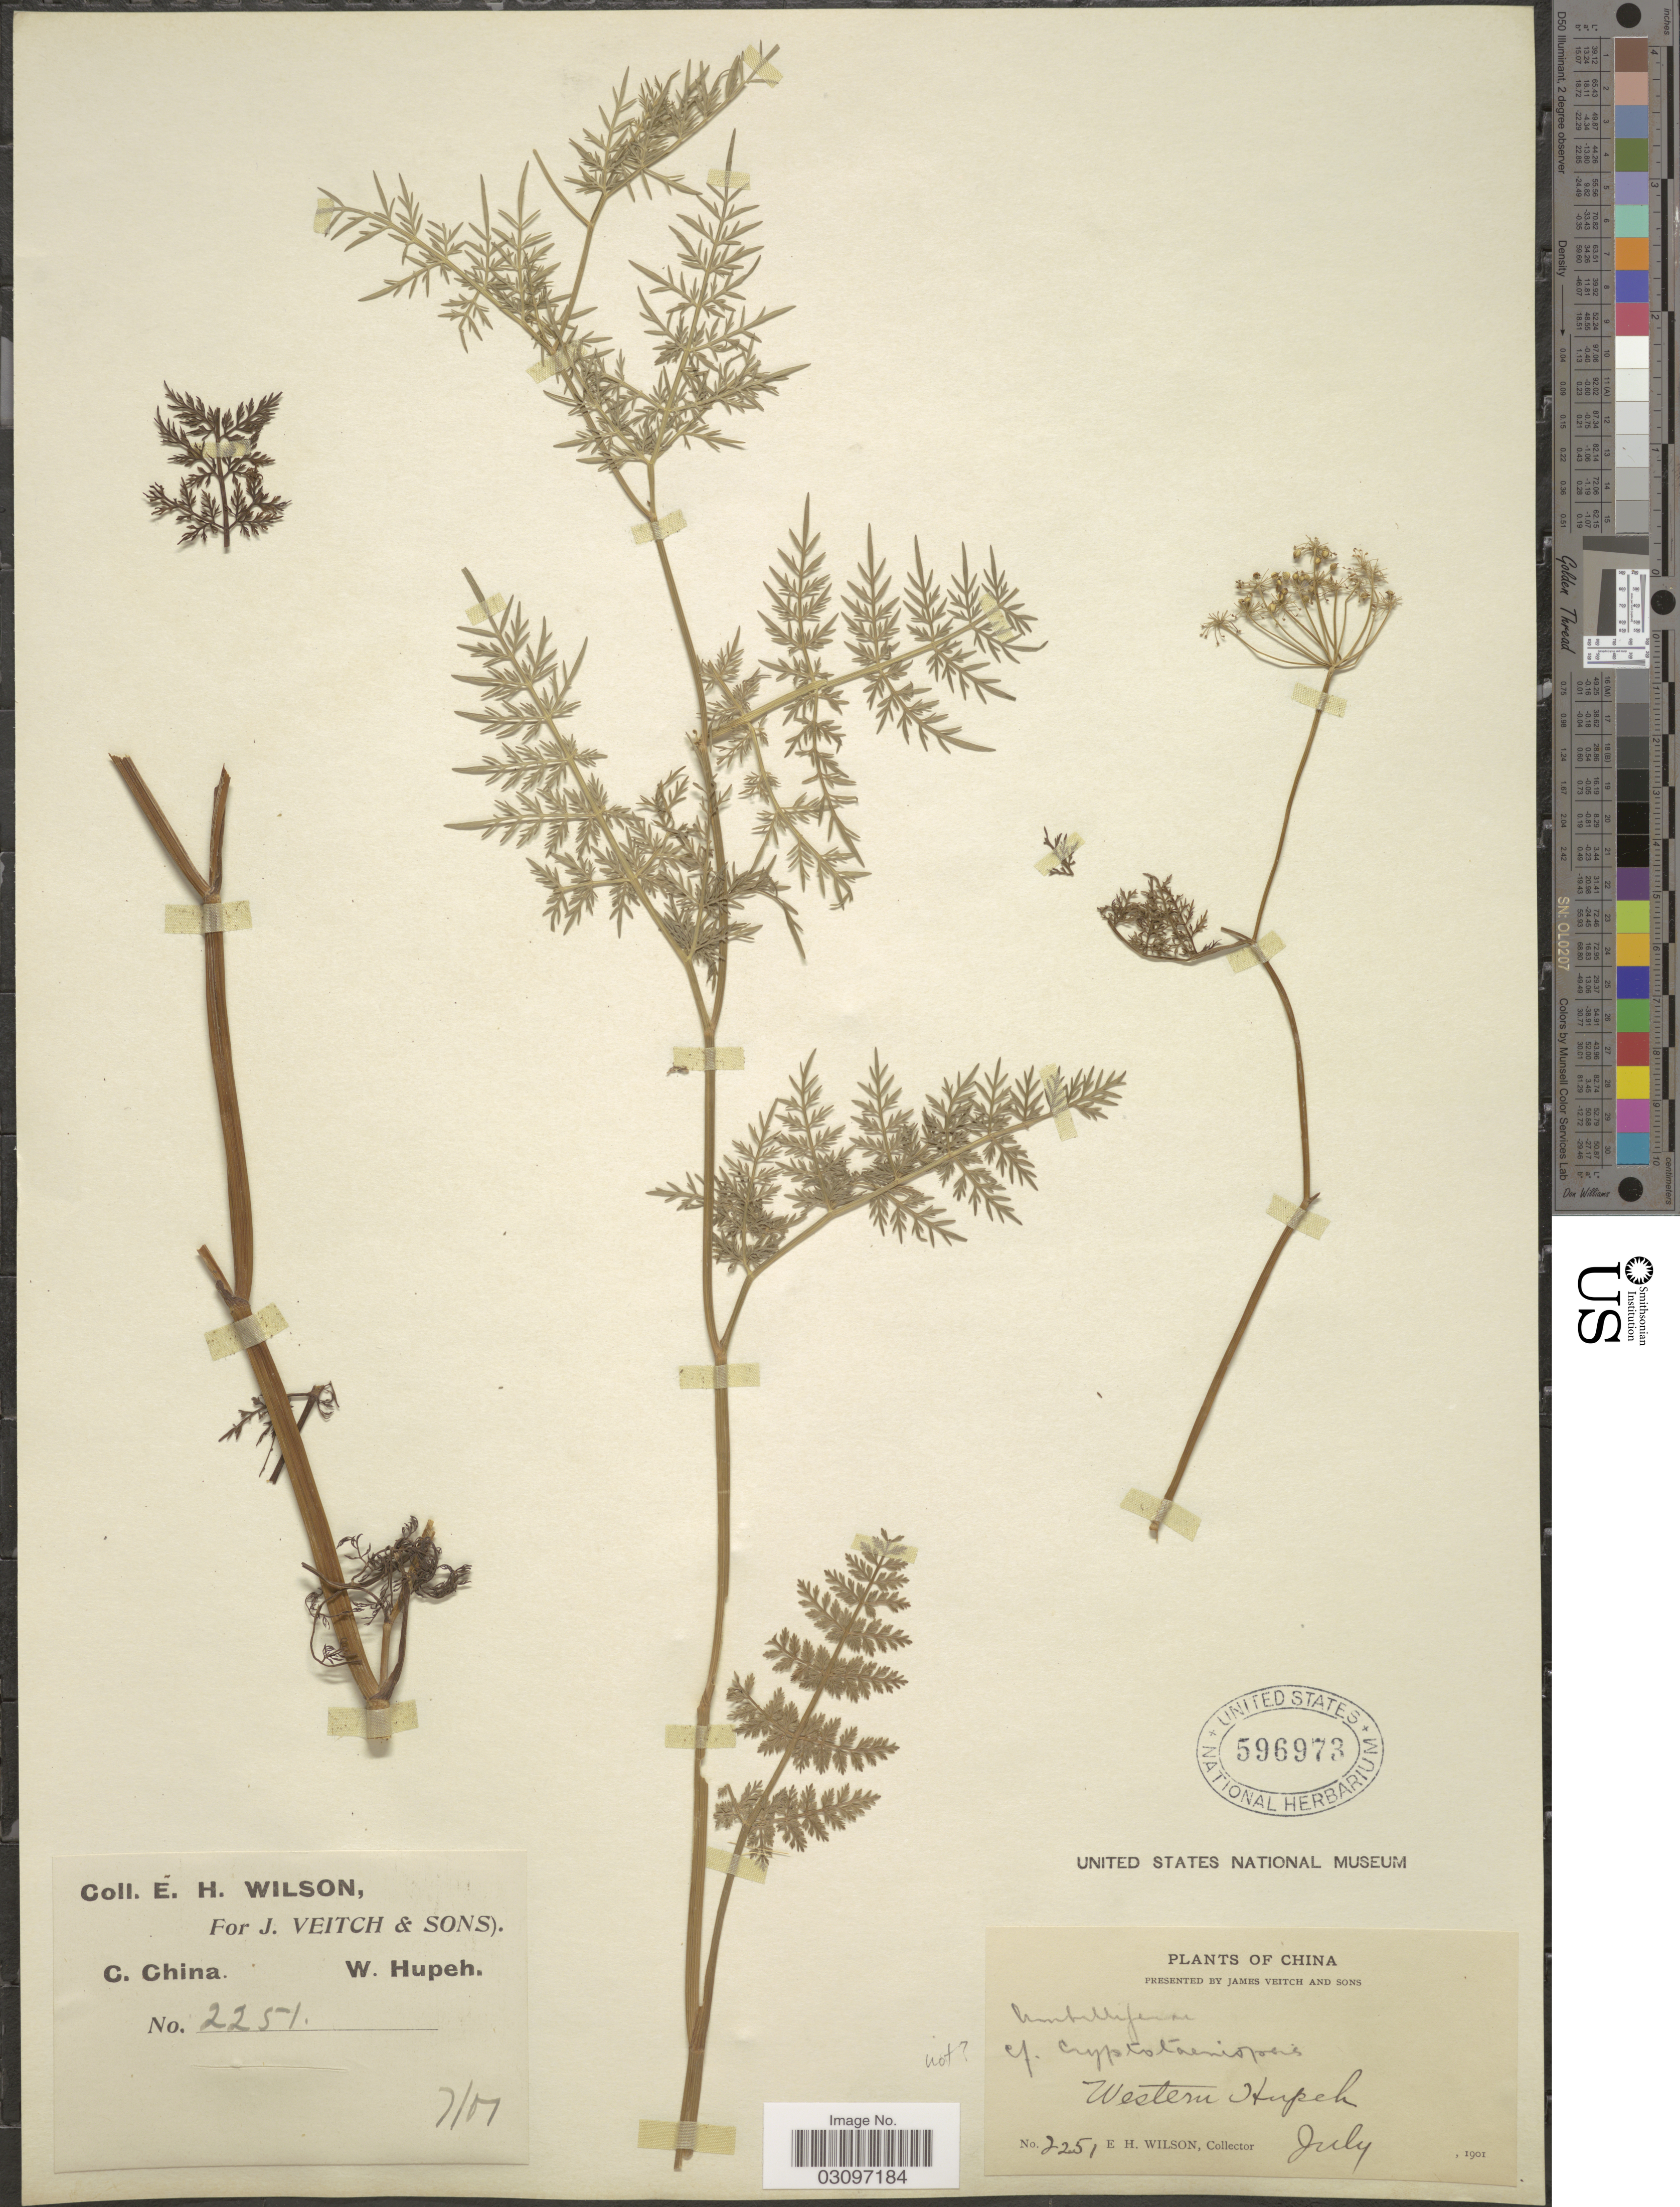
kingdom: Plantae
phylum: Tracheophyta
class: Magnoliopsida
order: Apiales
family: Apiaceae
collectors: E. Wilson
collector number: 2251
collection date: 1901-07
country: China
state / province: Hubei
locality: C. China. W. Hupeh.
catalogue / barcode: US 596973